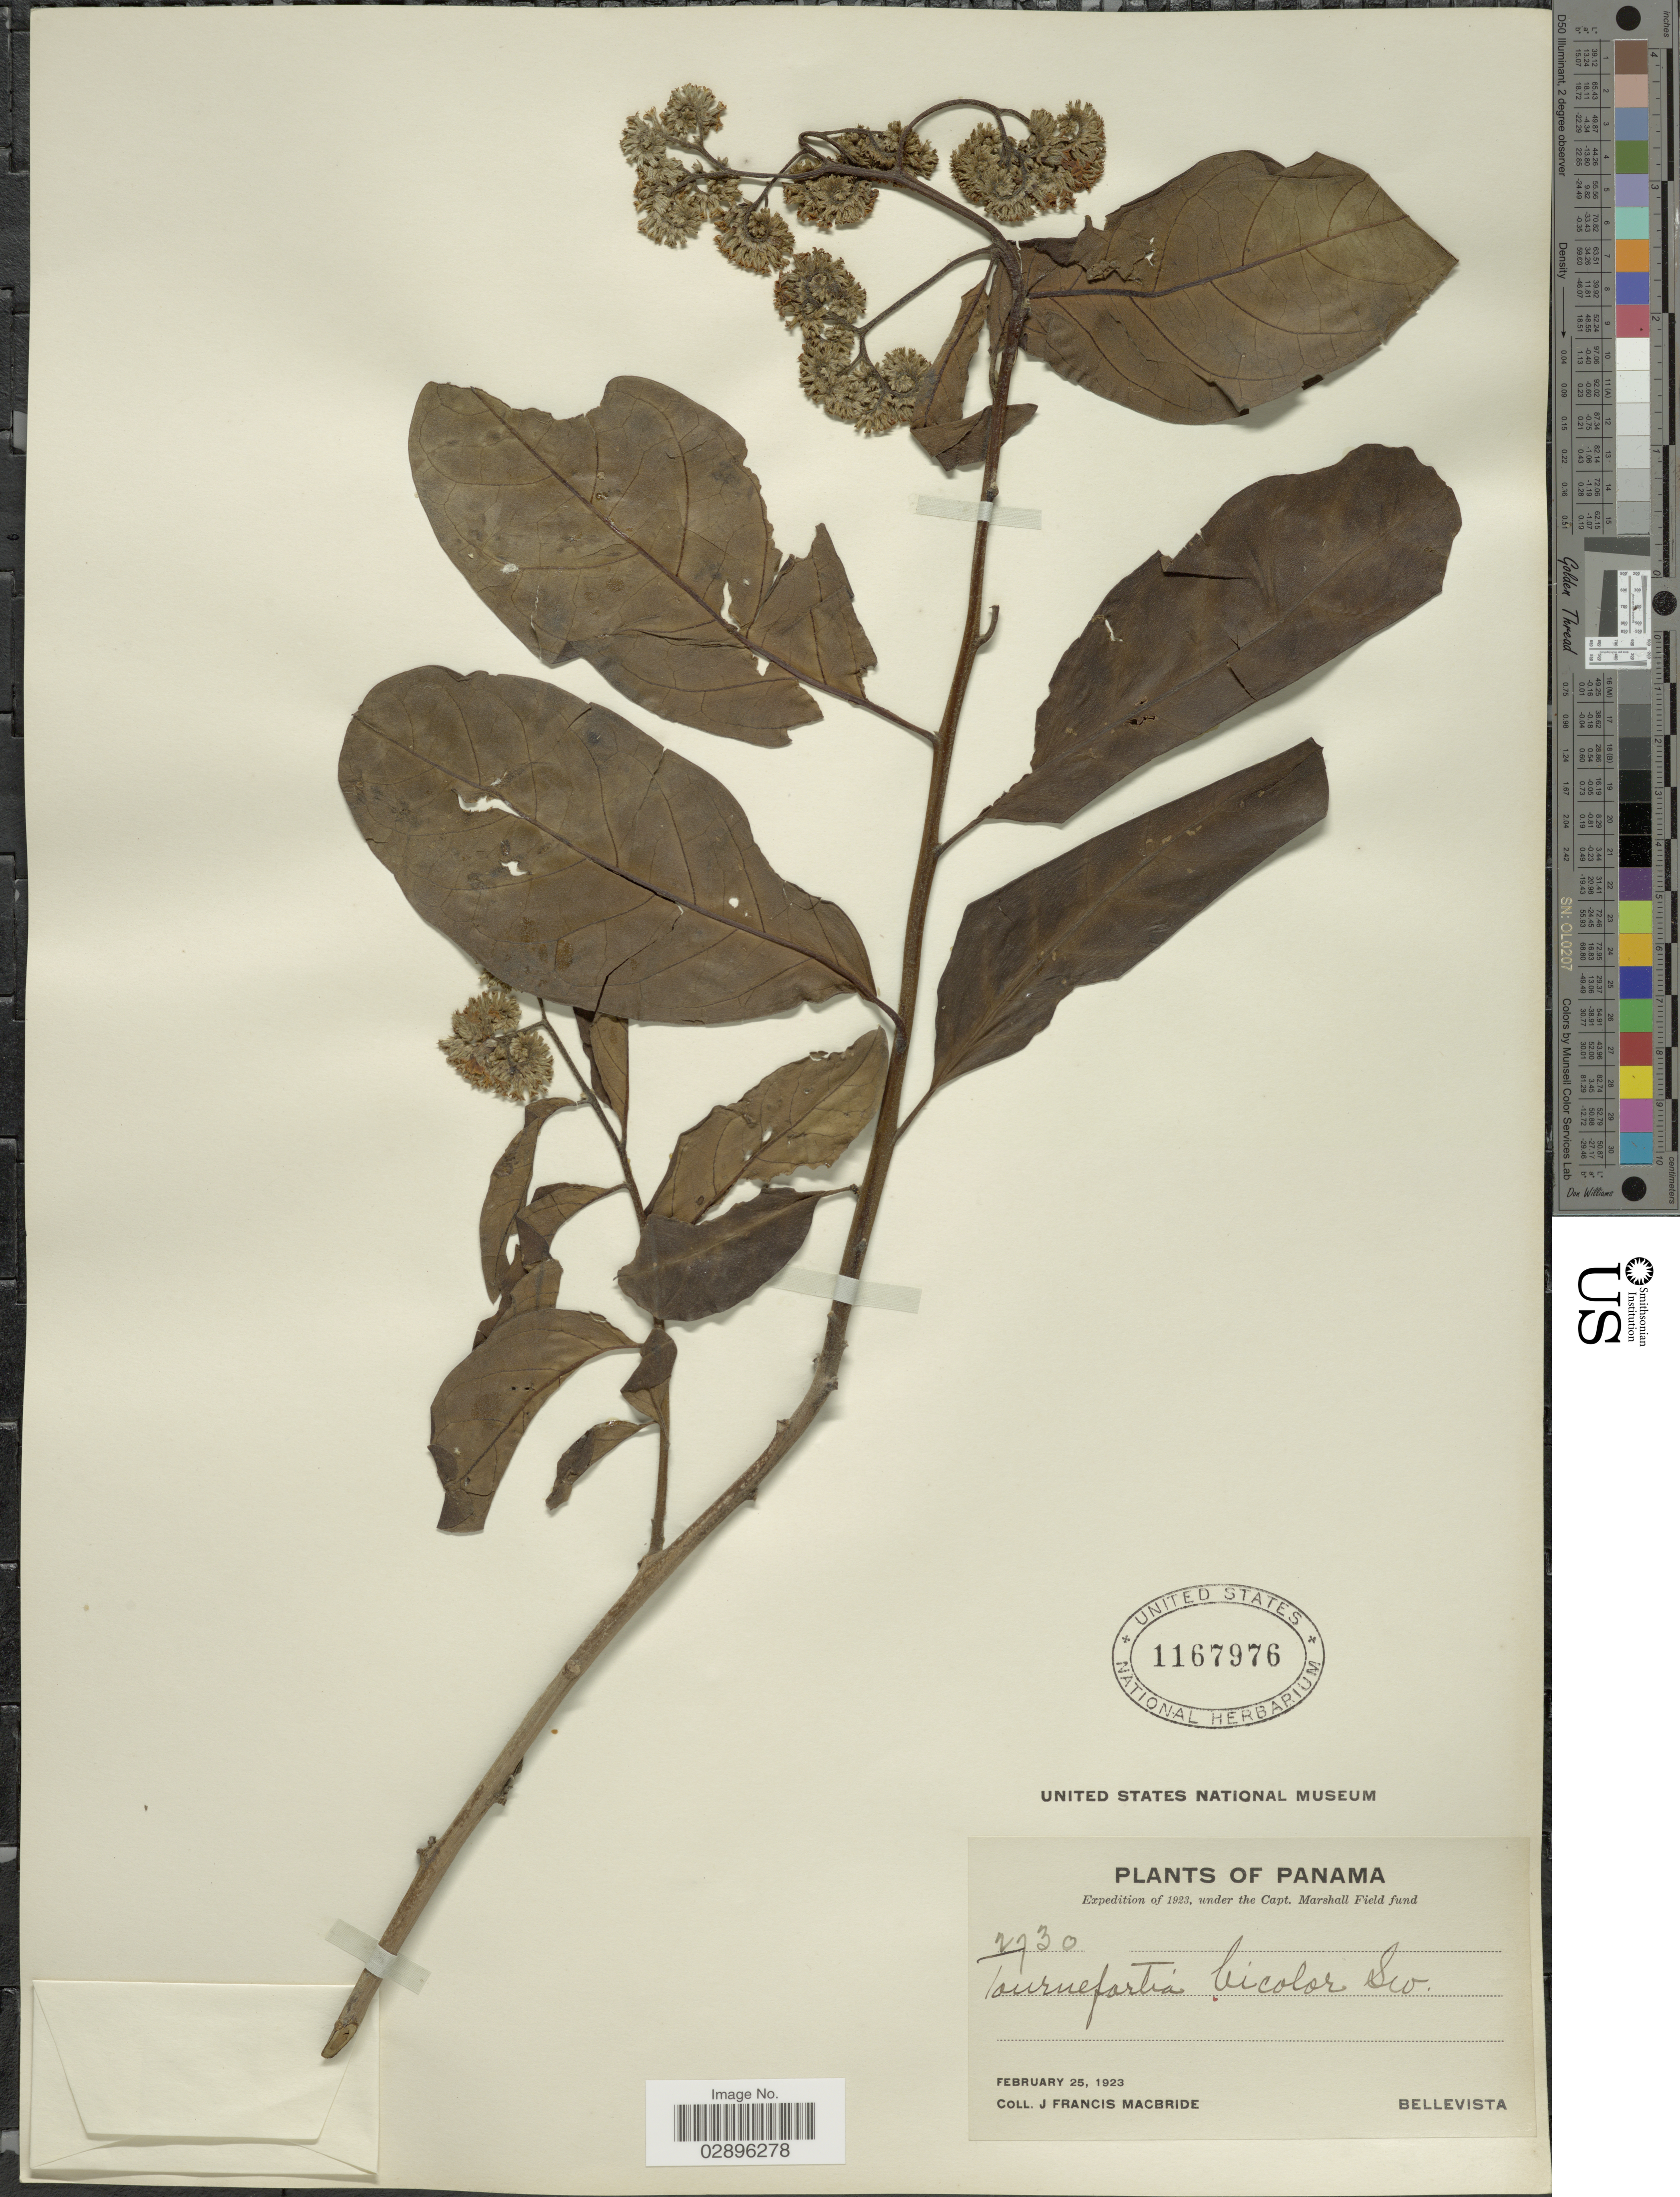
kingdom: Plantae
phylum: Tracheophyta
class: Magnoliopsida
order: Boraginales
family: Heliotropiaceae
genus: Tournefortia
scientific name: Tournefortia bicolor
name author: Sw.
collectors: J. F. Macbride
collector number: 2730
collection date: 1923-02-25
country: Panama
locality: Bellevista.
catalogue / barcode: US 1167976